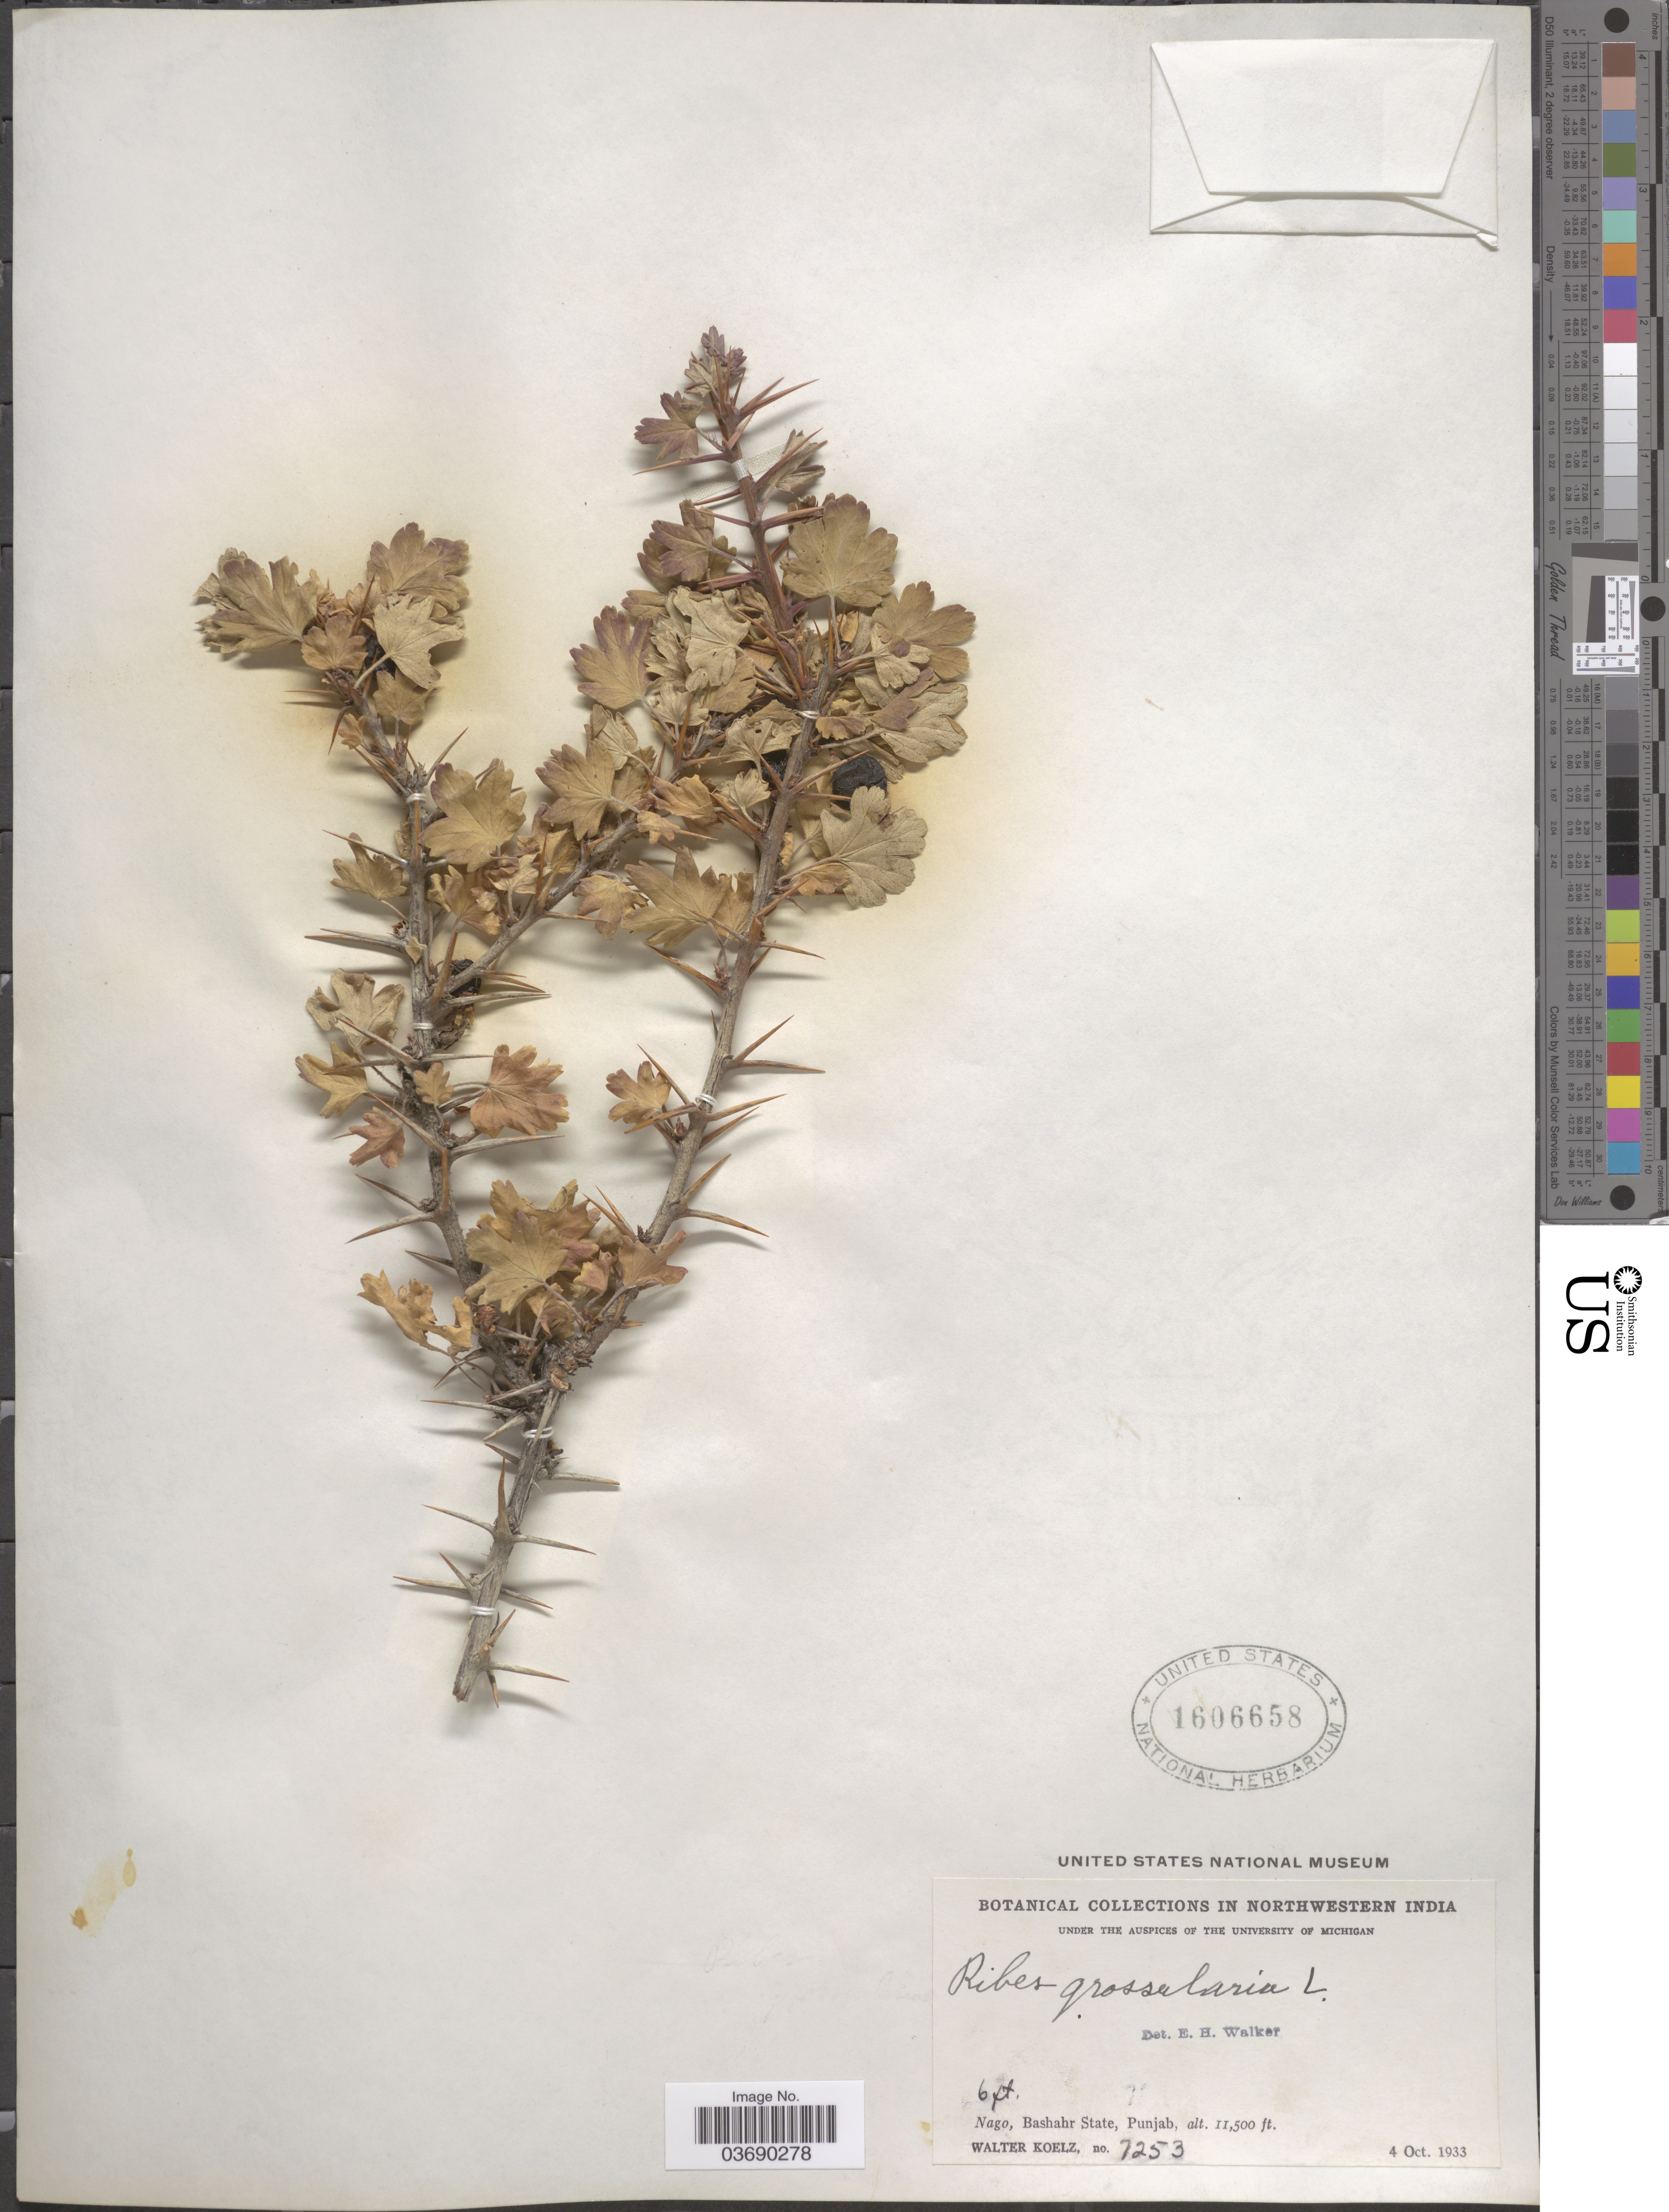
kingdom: Plantae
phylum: Tracheophyta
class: Magnoliopsida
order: Saxifragales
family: Grossulariaceae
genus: Ribes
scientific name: Ribes grossularia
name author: L.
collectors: W. N. Koelz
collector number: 7253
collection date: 1933-10-04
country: India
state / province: Punjab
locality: Northwestern India. Nago, Bashahr State.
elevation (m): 3505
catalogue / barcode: US 1606658